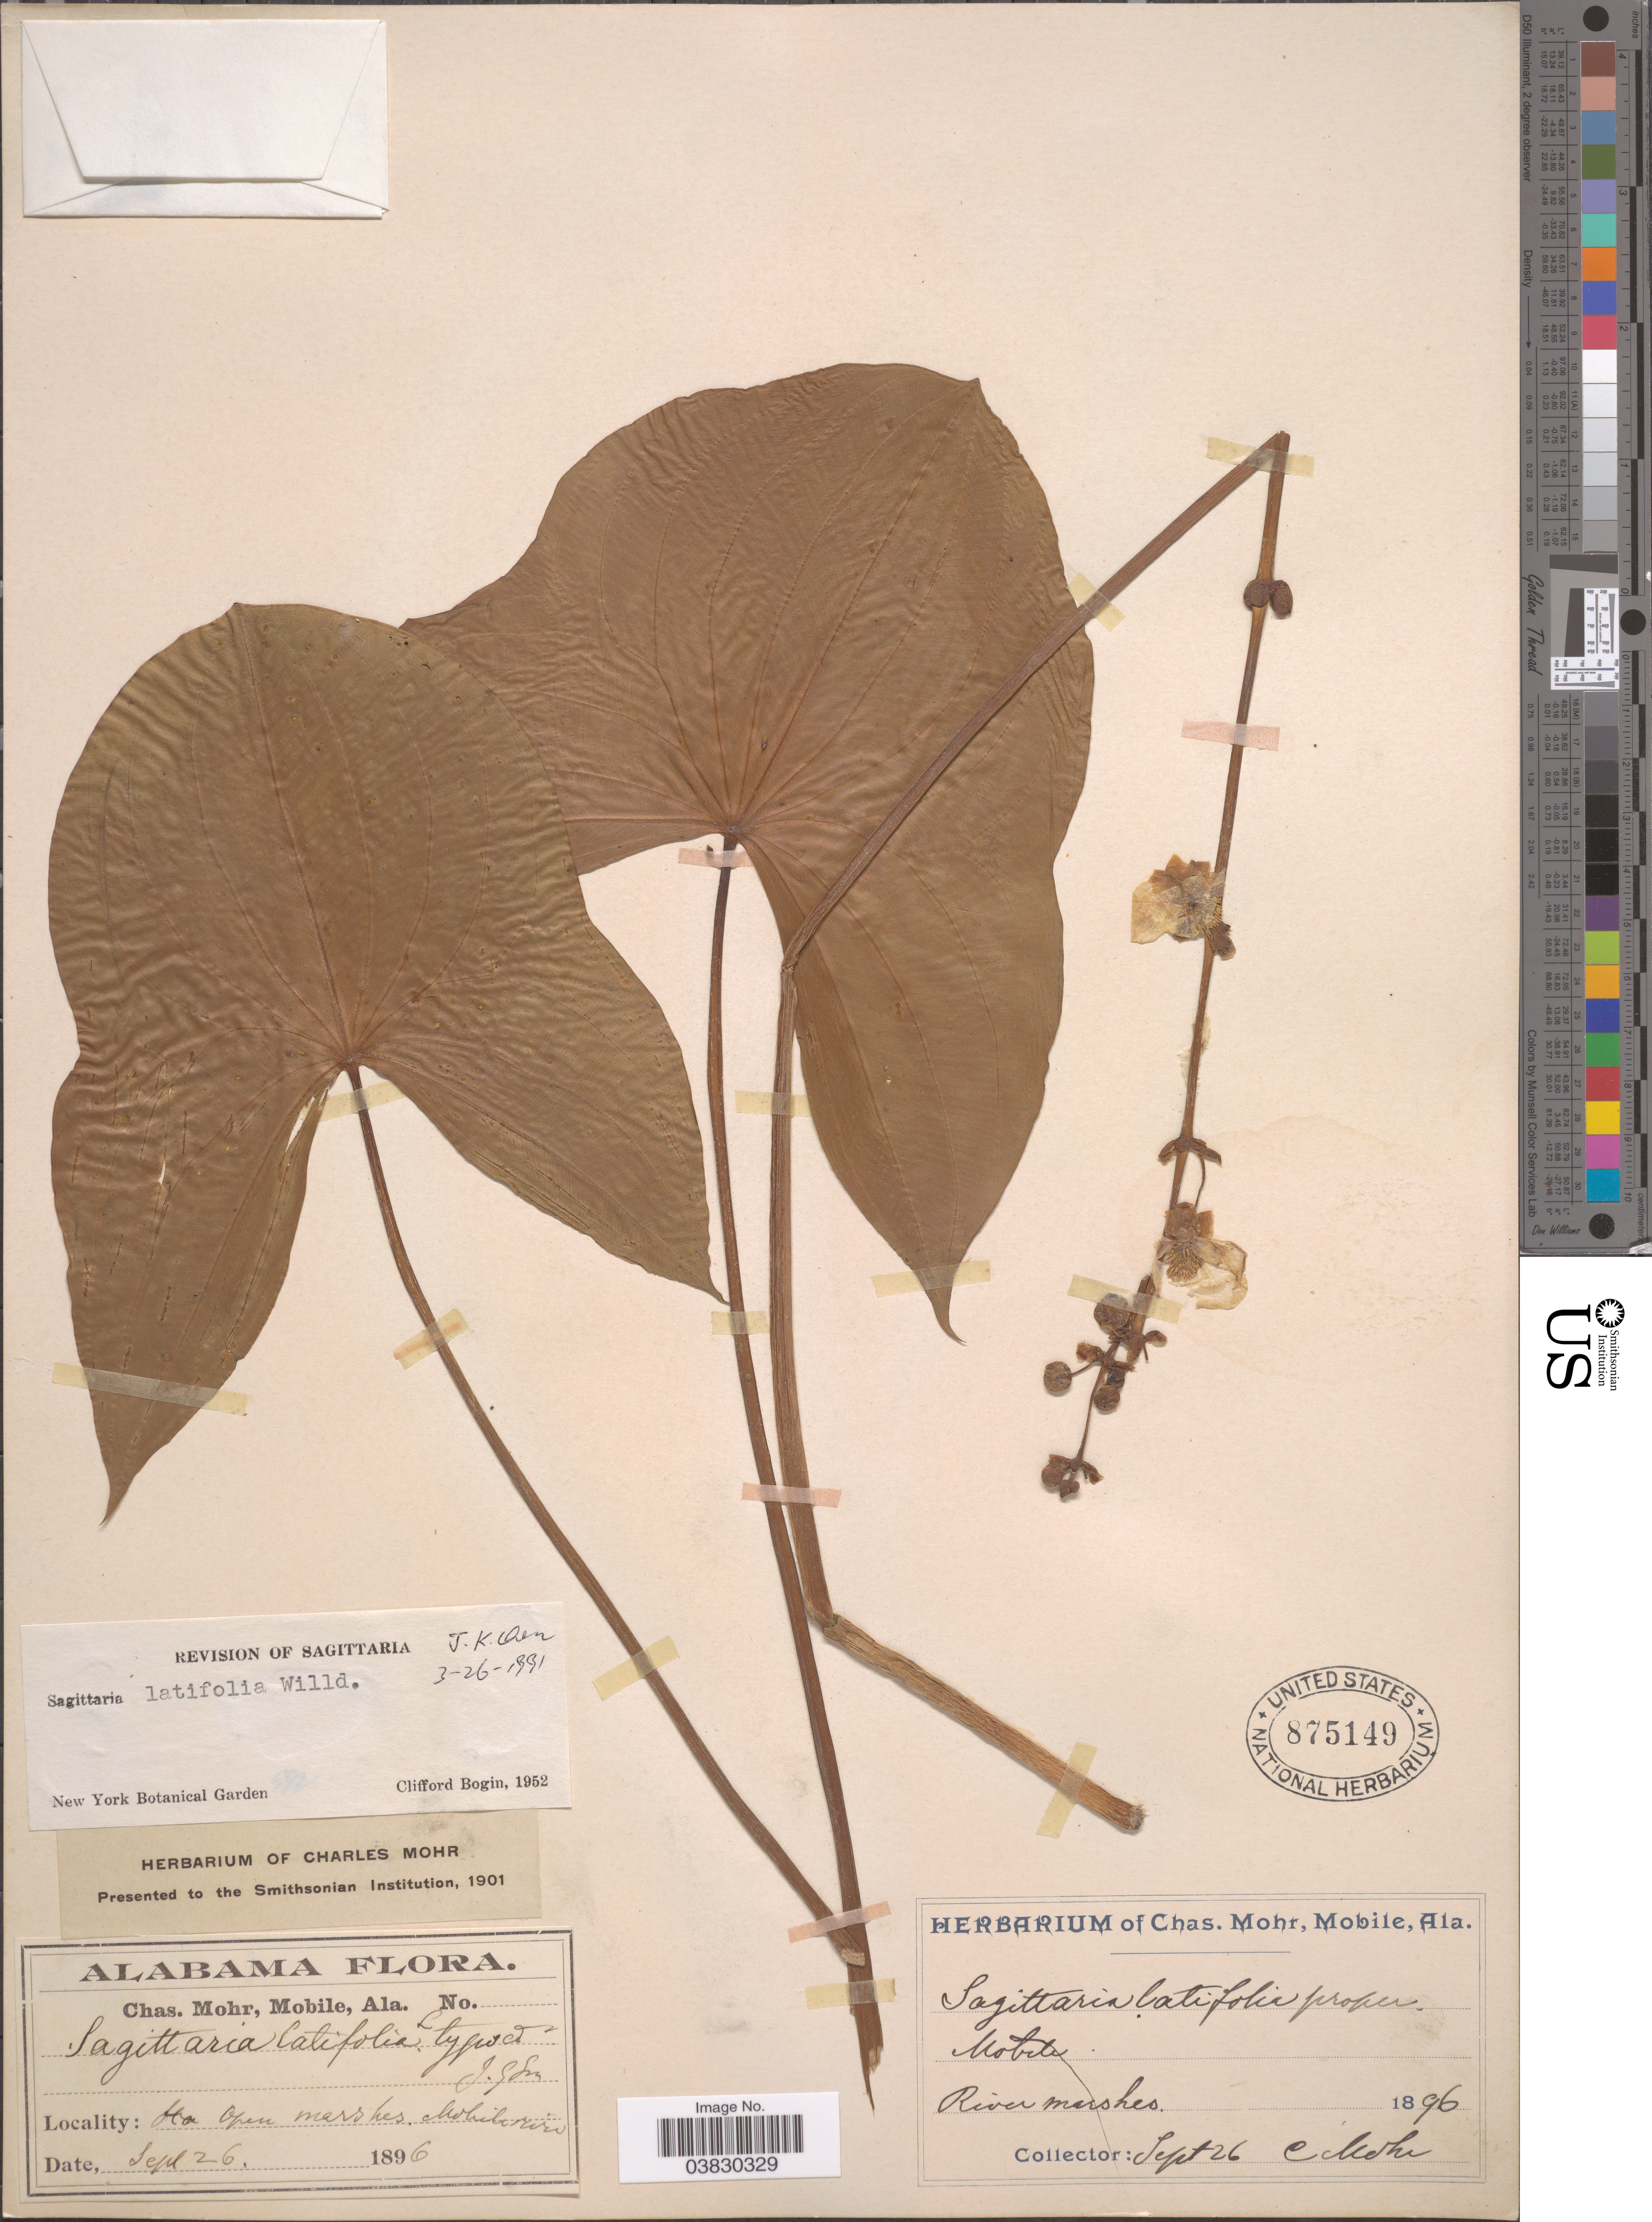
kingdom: Plantae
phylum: Tracheophyta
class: Liliopsida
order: Alismatales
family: Alismataceae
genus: Sagittaria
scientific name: Sagittaria latifolia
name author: Willd.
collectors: C. T. Mohr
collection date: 1896-09-26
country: United States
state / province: Alabama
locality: Mobile river.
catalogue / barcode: US 875149